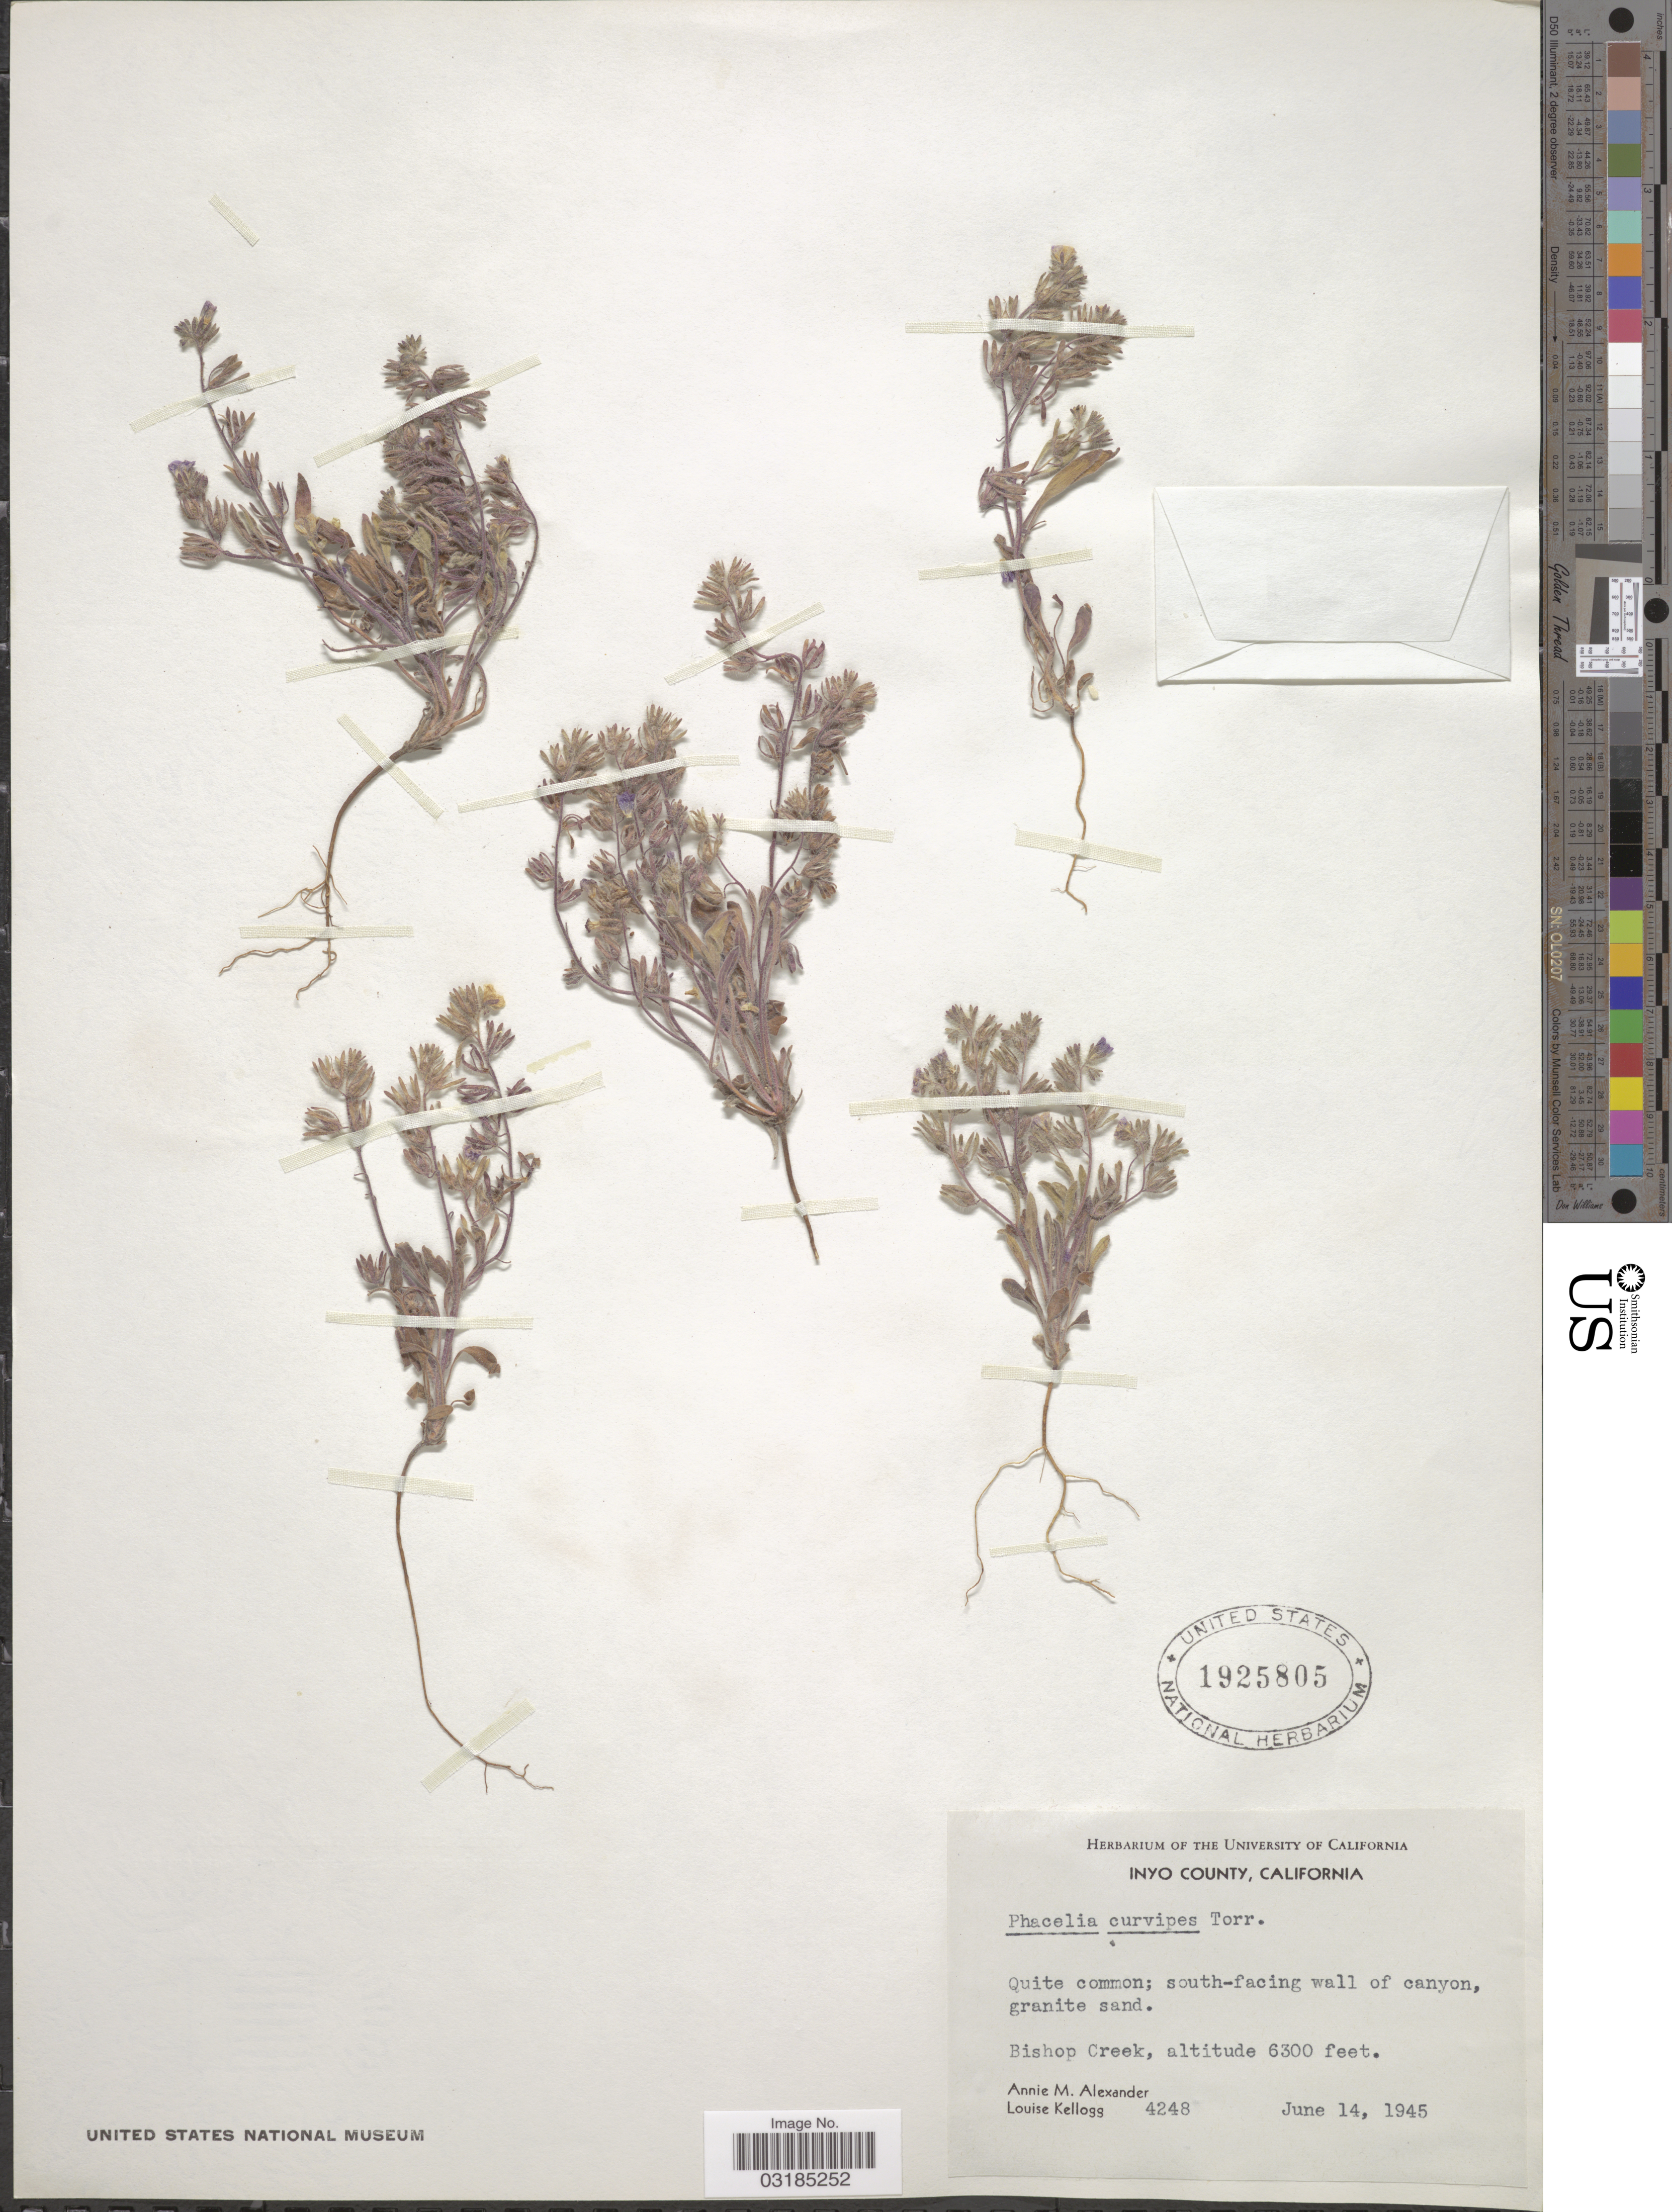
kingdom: Plantae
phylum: Tracheophyta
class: Magnoliopsida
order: Boraginales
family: Hydrophyllaceae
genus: Phacelia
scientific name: Phacelia curvipes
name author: Torr. in C. King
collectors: A. M. Alexander & L. Kellogg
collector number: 4248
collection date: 1945-06-14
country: United States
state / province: California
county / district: Inyo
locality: Inyo County. Bishop Creek.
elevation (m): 1920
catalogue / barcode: US 1925805